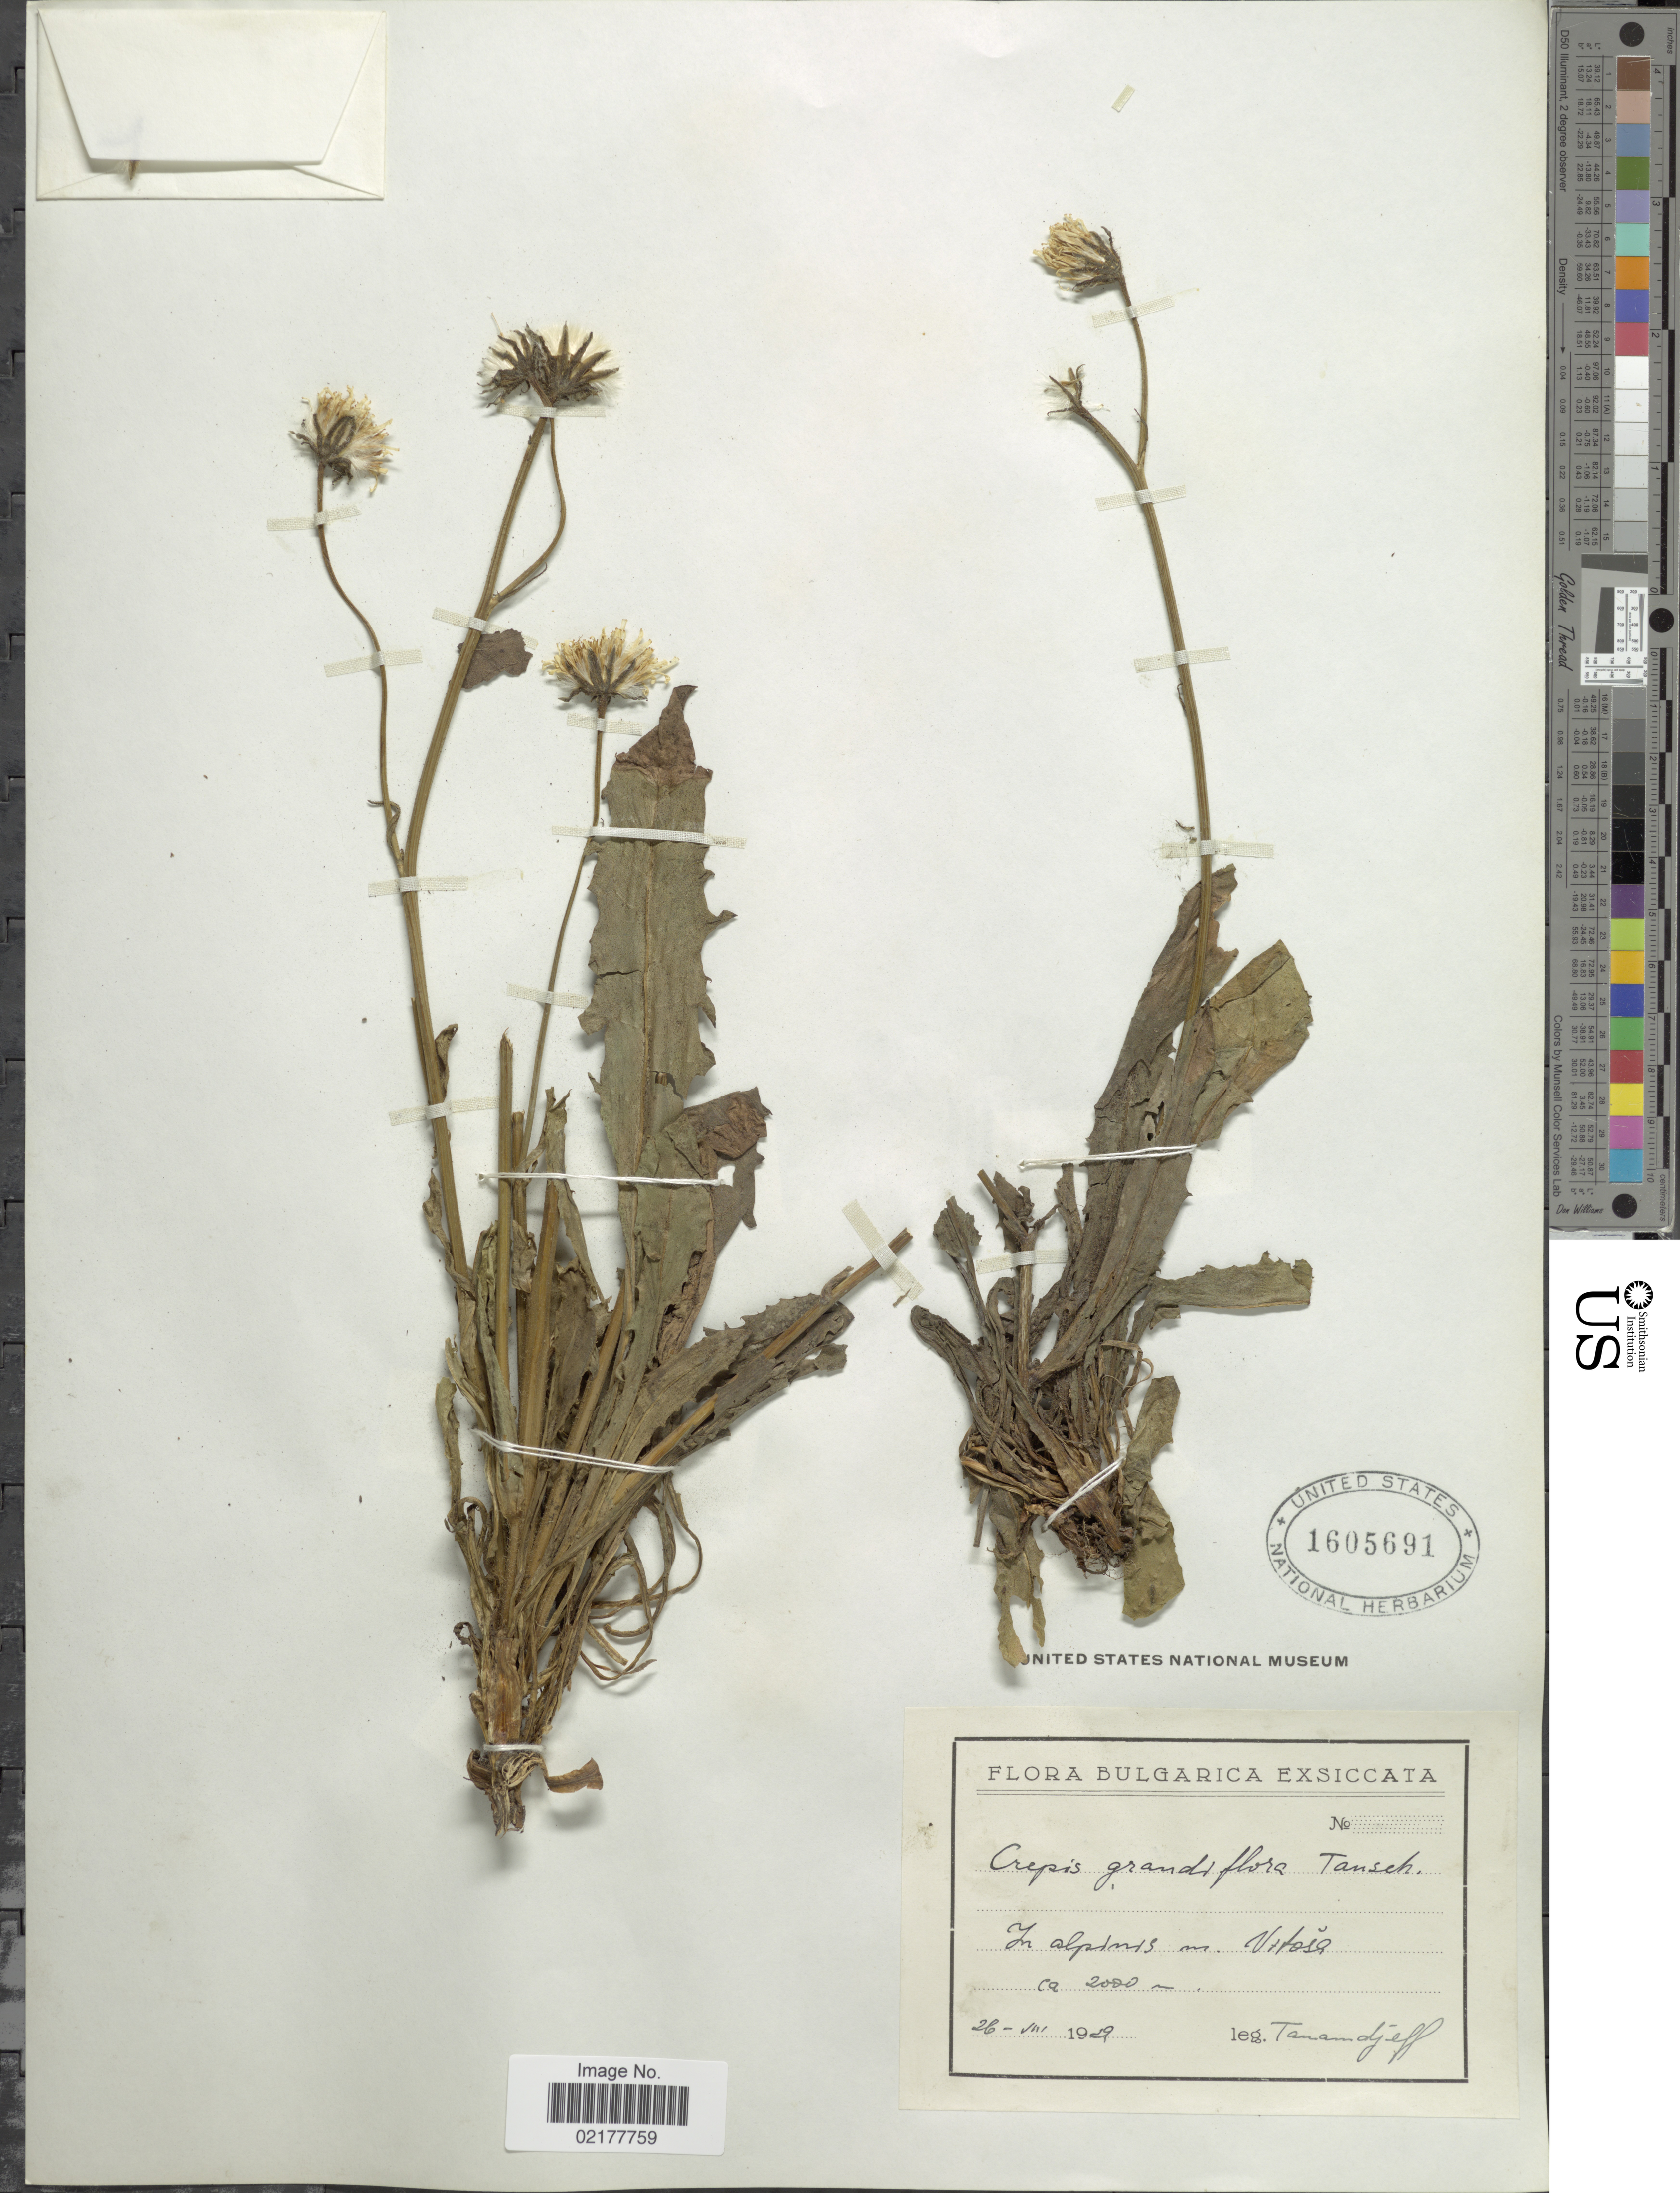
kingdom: Plantae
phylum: Tracheophyta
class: Magnoliopsida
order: Asterales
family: Asteraceae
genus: Crepis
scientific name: Crepis conyzifolia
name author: (Gouan) A. Kern.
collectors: -. Tanandjeff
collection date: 1929-08-26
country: Bulgaria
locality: Vitosa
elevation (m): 2000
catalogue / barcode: US 1605691